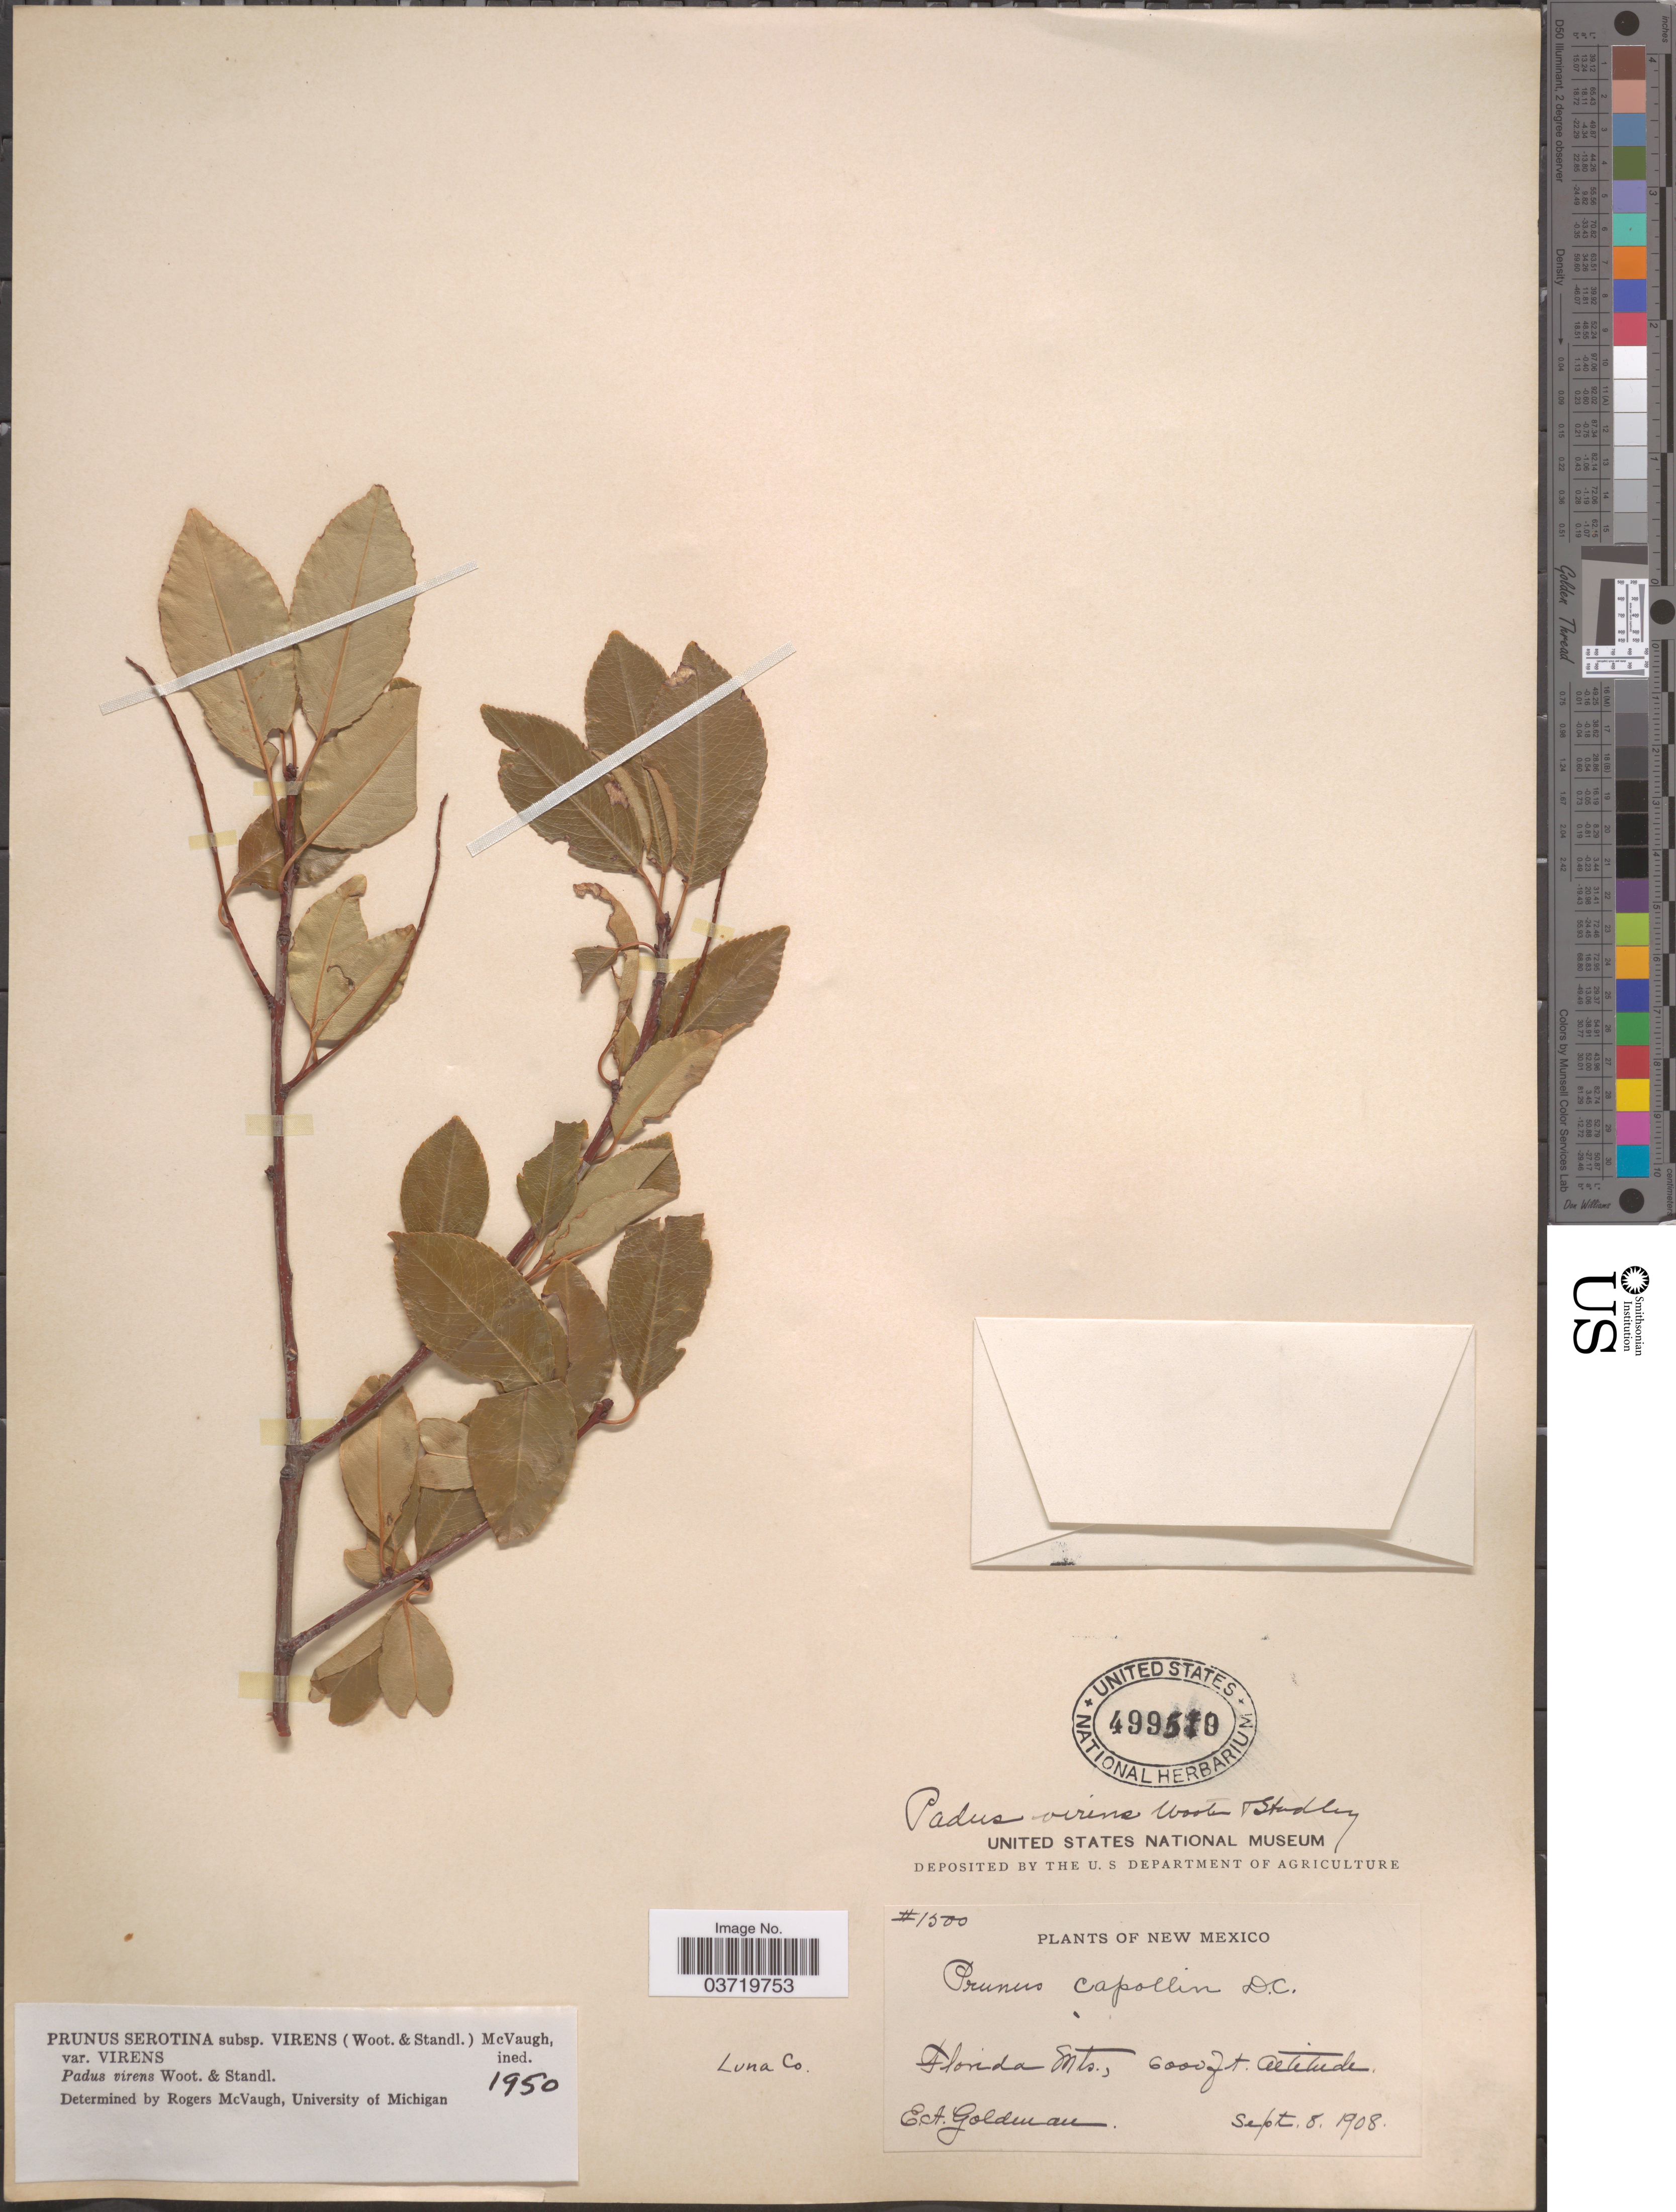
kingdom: Plantae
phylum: Tracheophyta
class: Magnoliopsida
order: Rosales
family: Rosaceae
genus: Prunus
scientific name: Prunus serotina var. rufula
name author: (Wooton & Standl.) McVaugh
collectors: E. A. Goldman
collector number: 1500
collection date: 1908-09-08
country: United States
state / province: New Mexico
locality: Florida Mts. Luna Co.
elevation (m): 1829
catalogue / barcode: US 499510